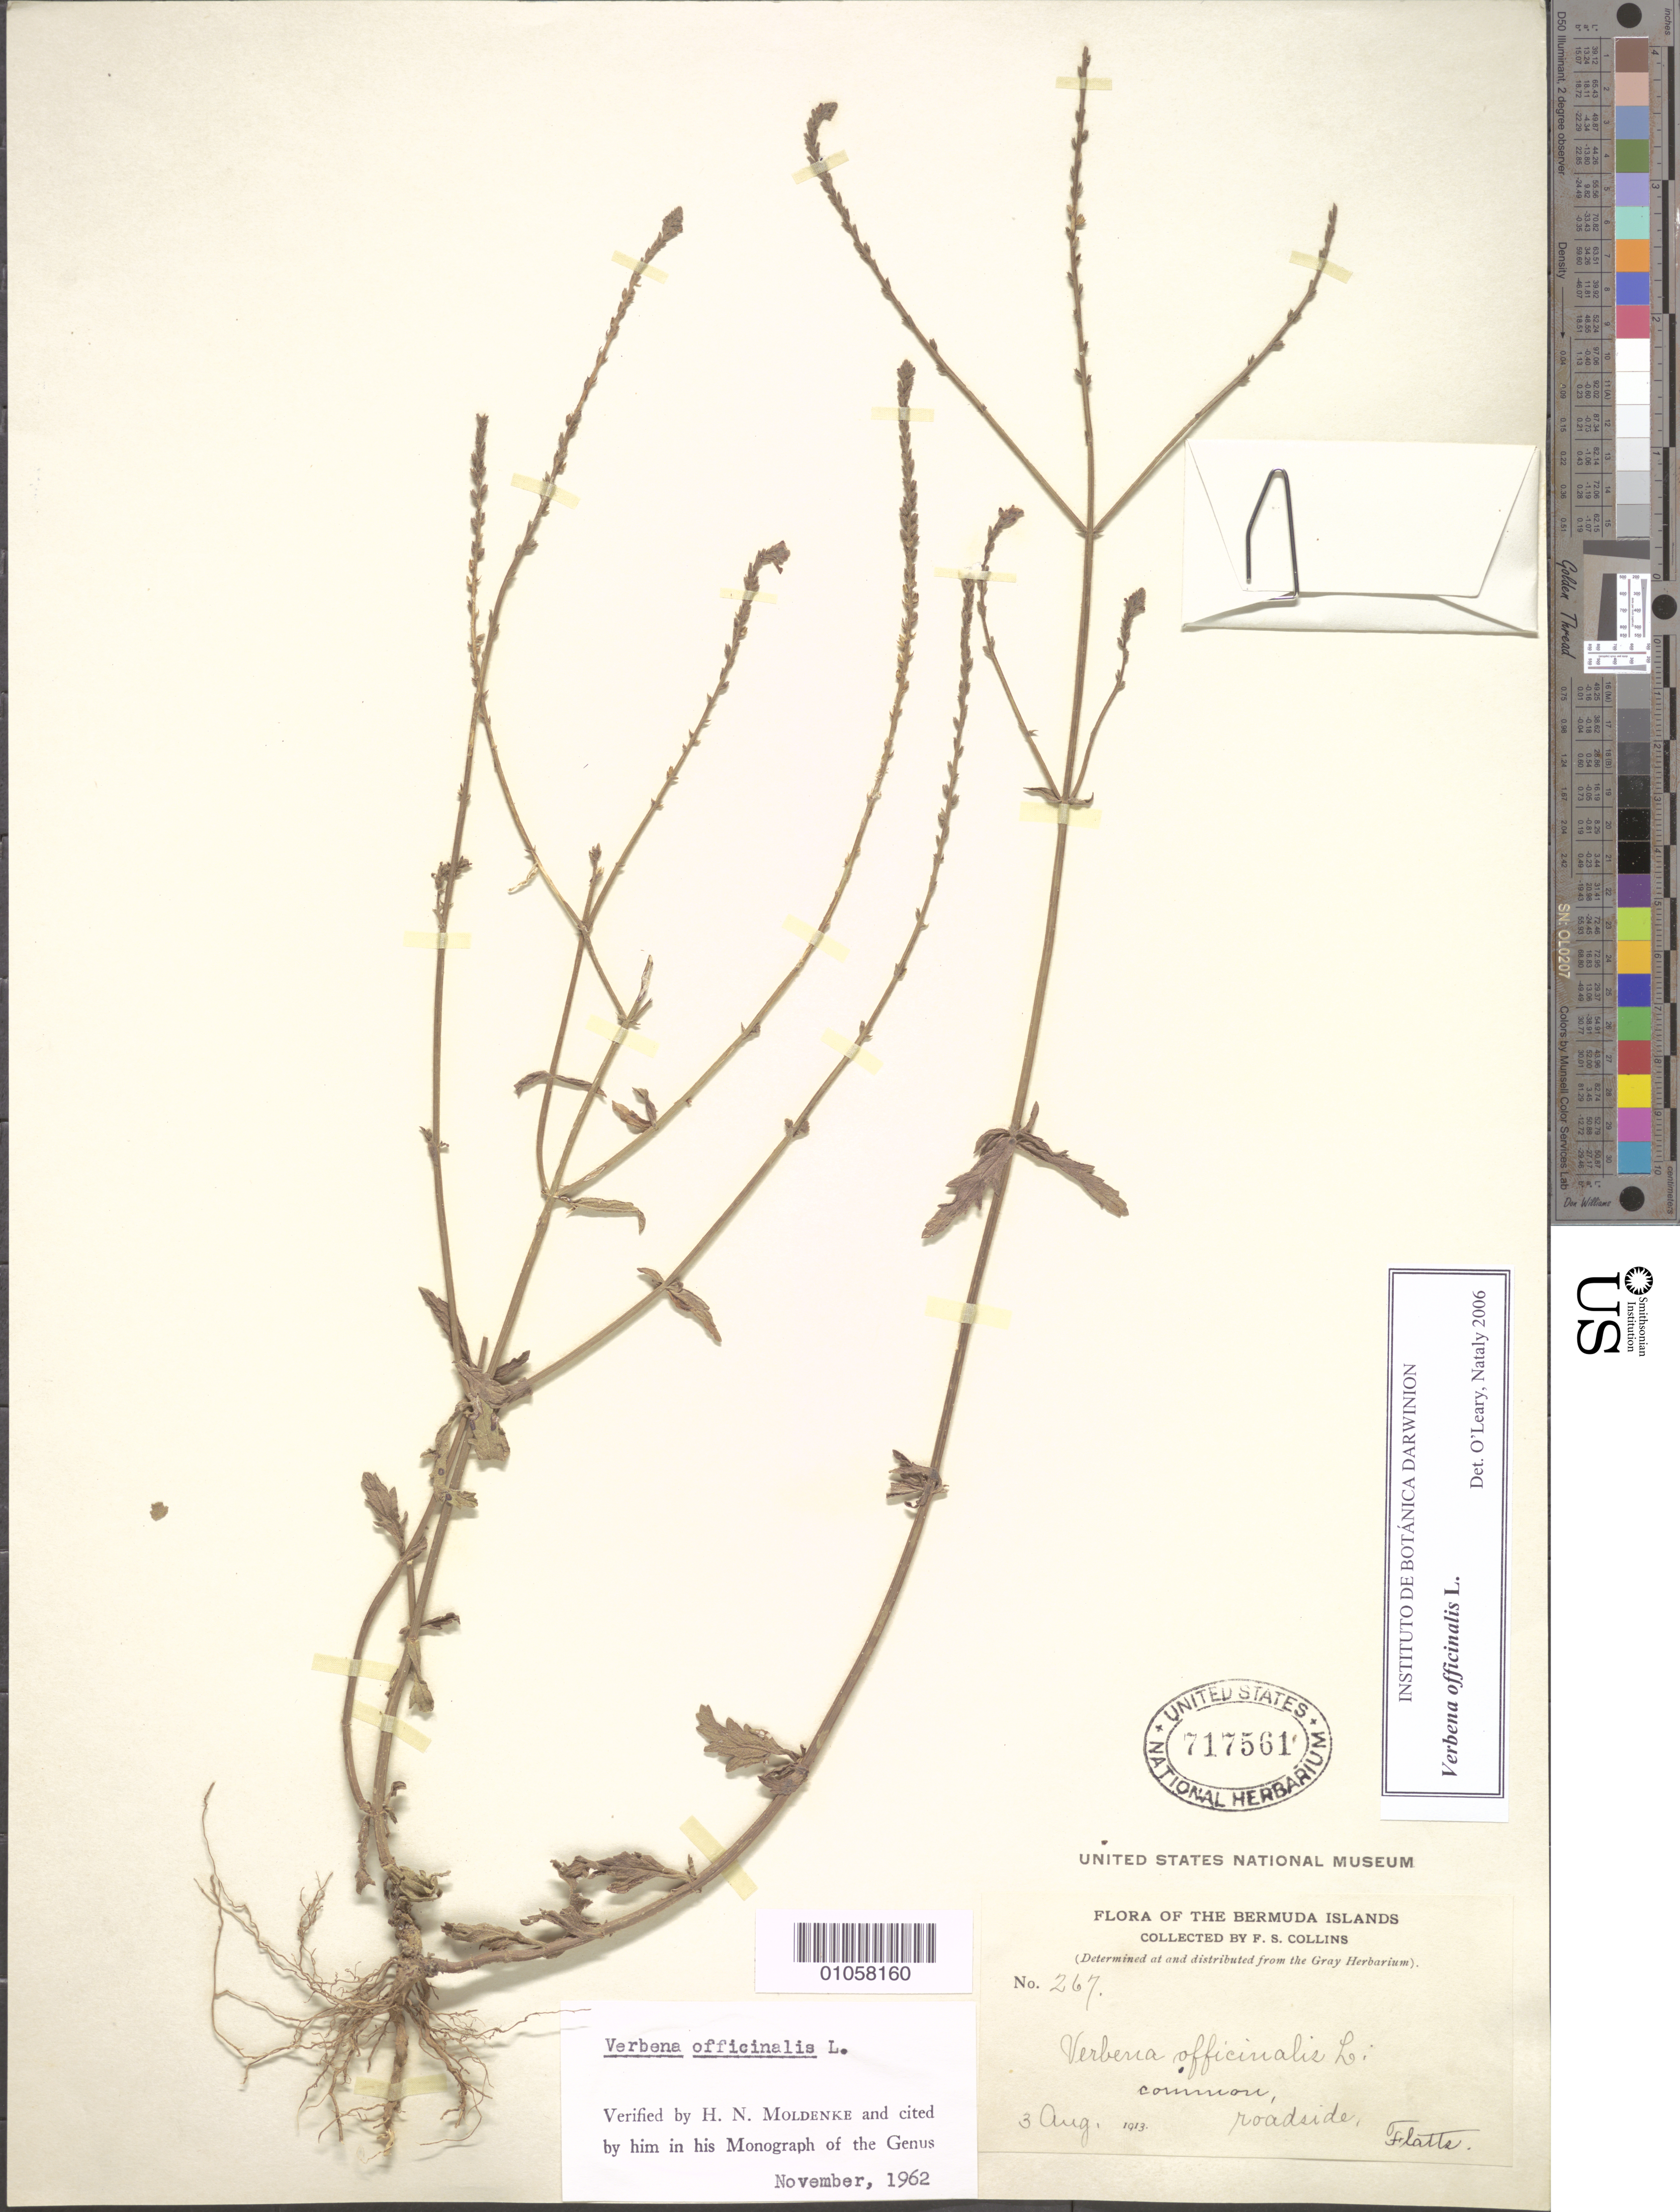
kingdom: Plantae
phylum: Tracheophyta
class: Magnoliopsida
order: Lamiales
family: Verbenaceae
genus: Verbena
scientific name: Verbena officinalis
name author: L.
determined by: O'Leary, N.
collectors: F. Collins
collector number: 267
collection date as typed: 03 Aug 1913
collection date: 1913-08-03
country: Bermuda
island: Bermuda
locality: Flatts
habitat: Roadside, common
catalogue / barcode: US 717561